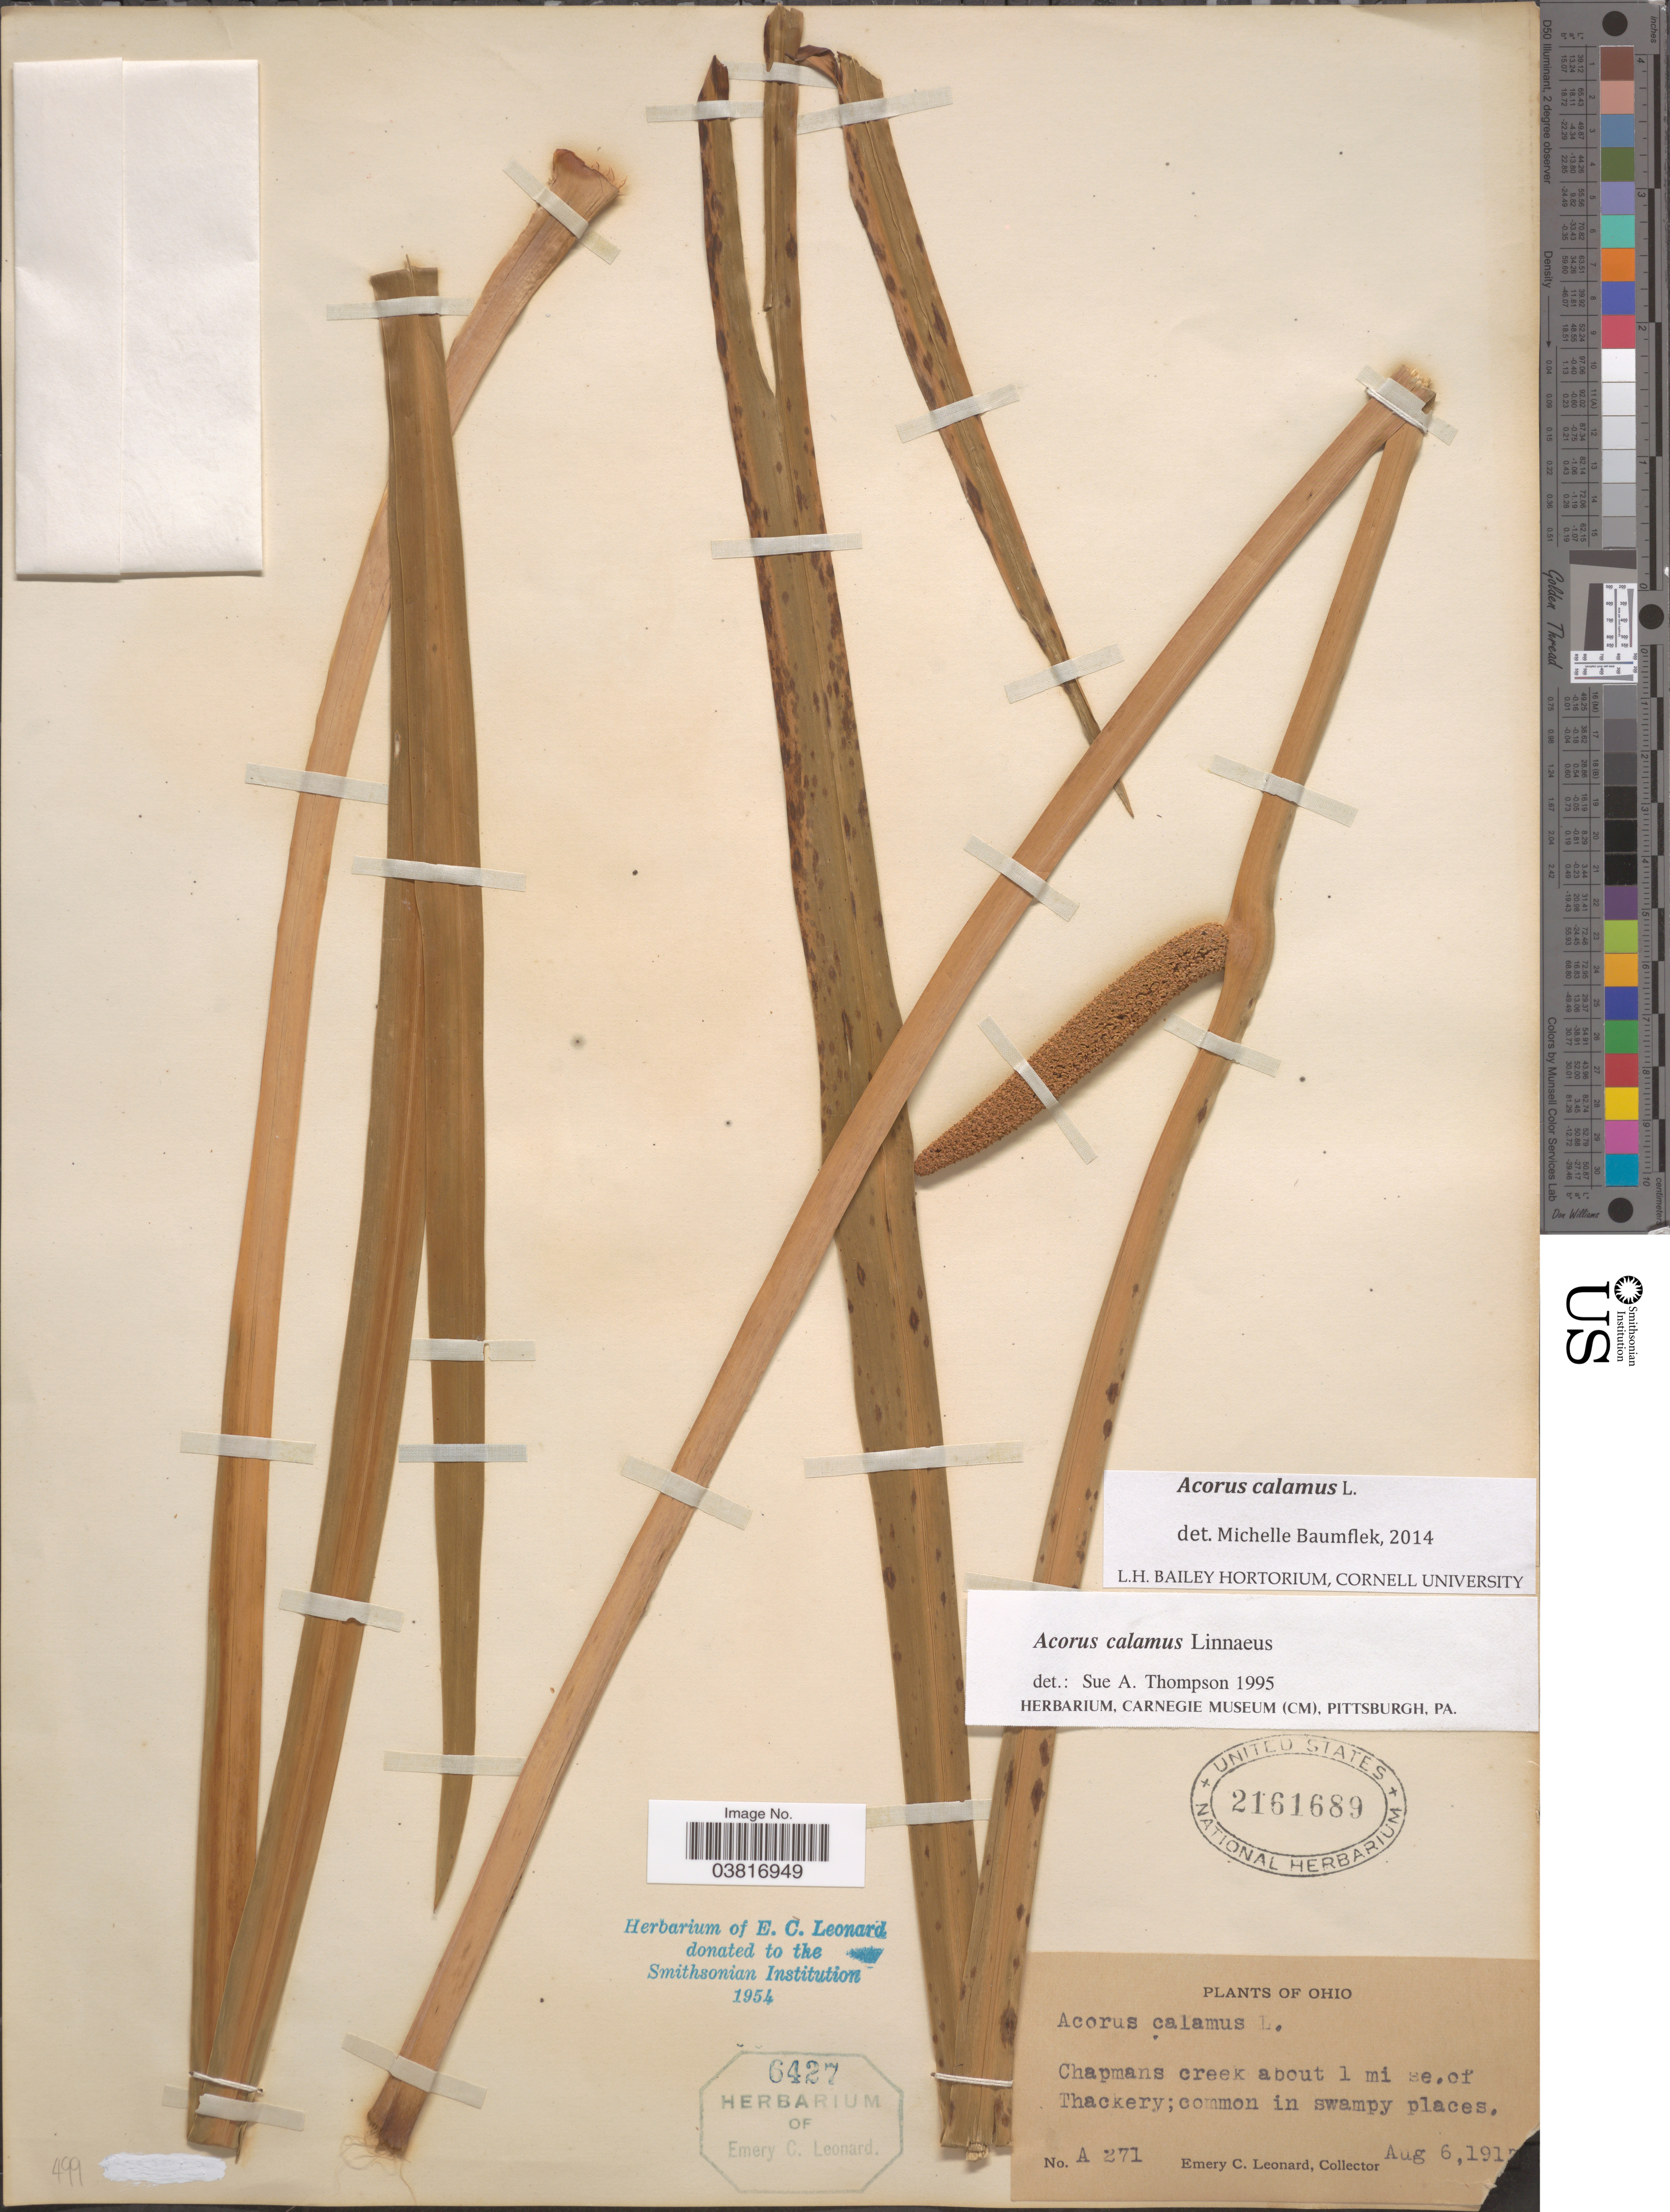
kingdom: Plantae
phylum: Tracheophyta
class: Liliopsida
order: Acorales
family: Acoraceae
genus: Acorus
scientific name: Acorus calamus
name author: L.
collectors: E. C. Leonard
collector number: A 271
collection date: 1917-08-06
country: United States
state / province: Ohio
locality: Chapmans creek about 1 mi se. of Thackery.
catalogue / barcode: US 2161689